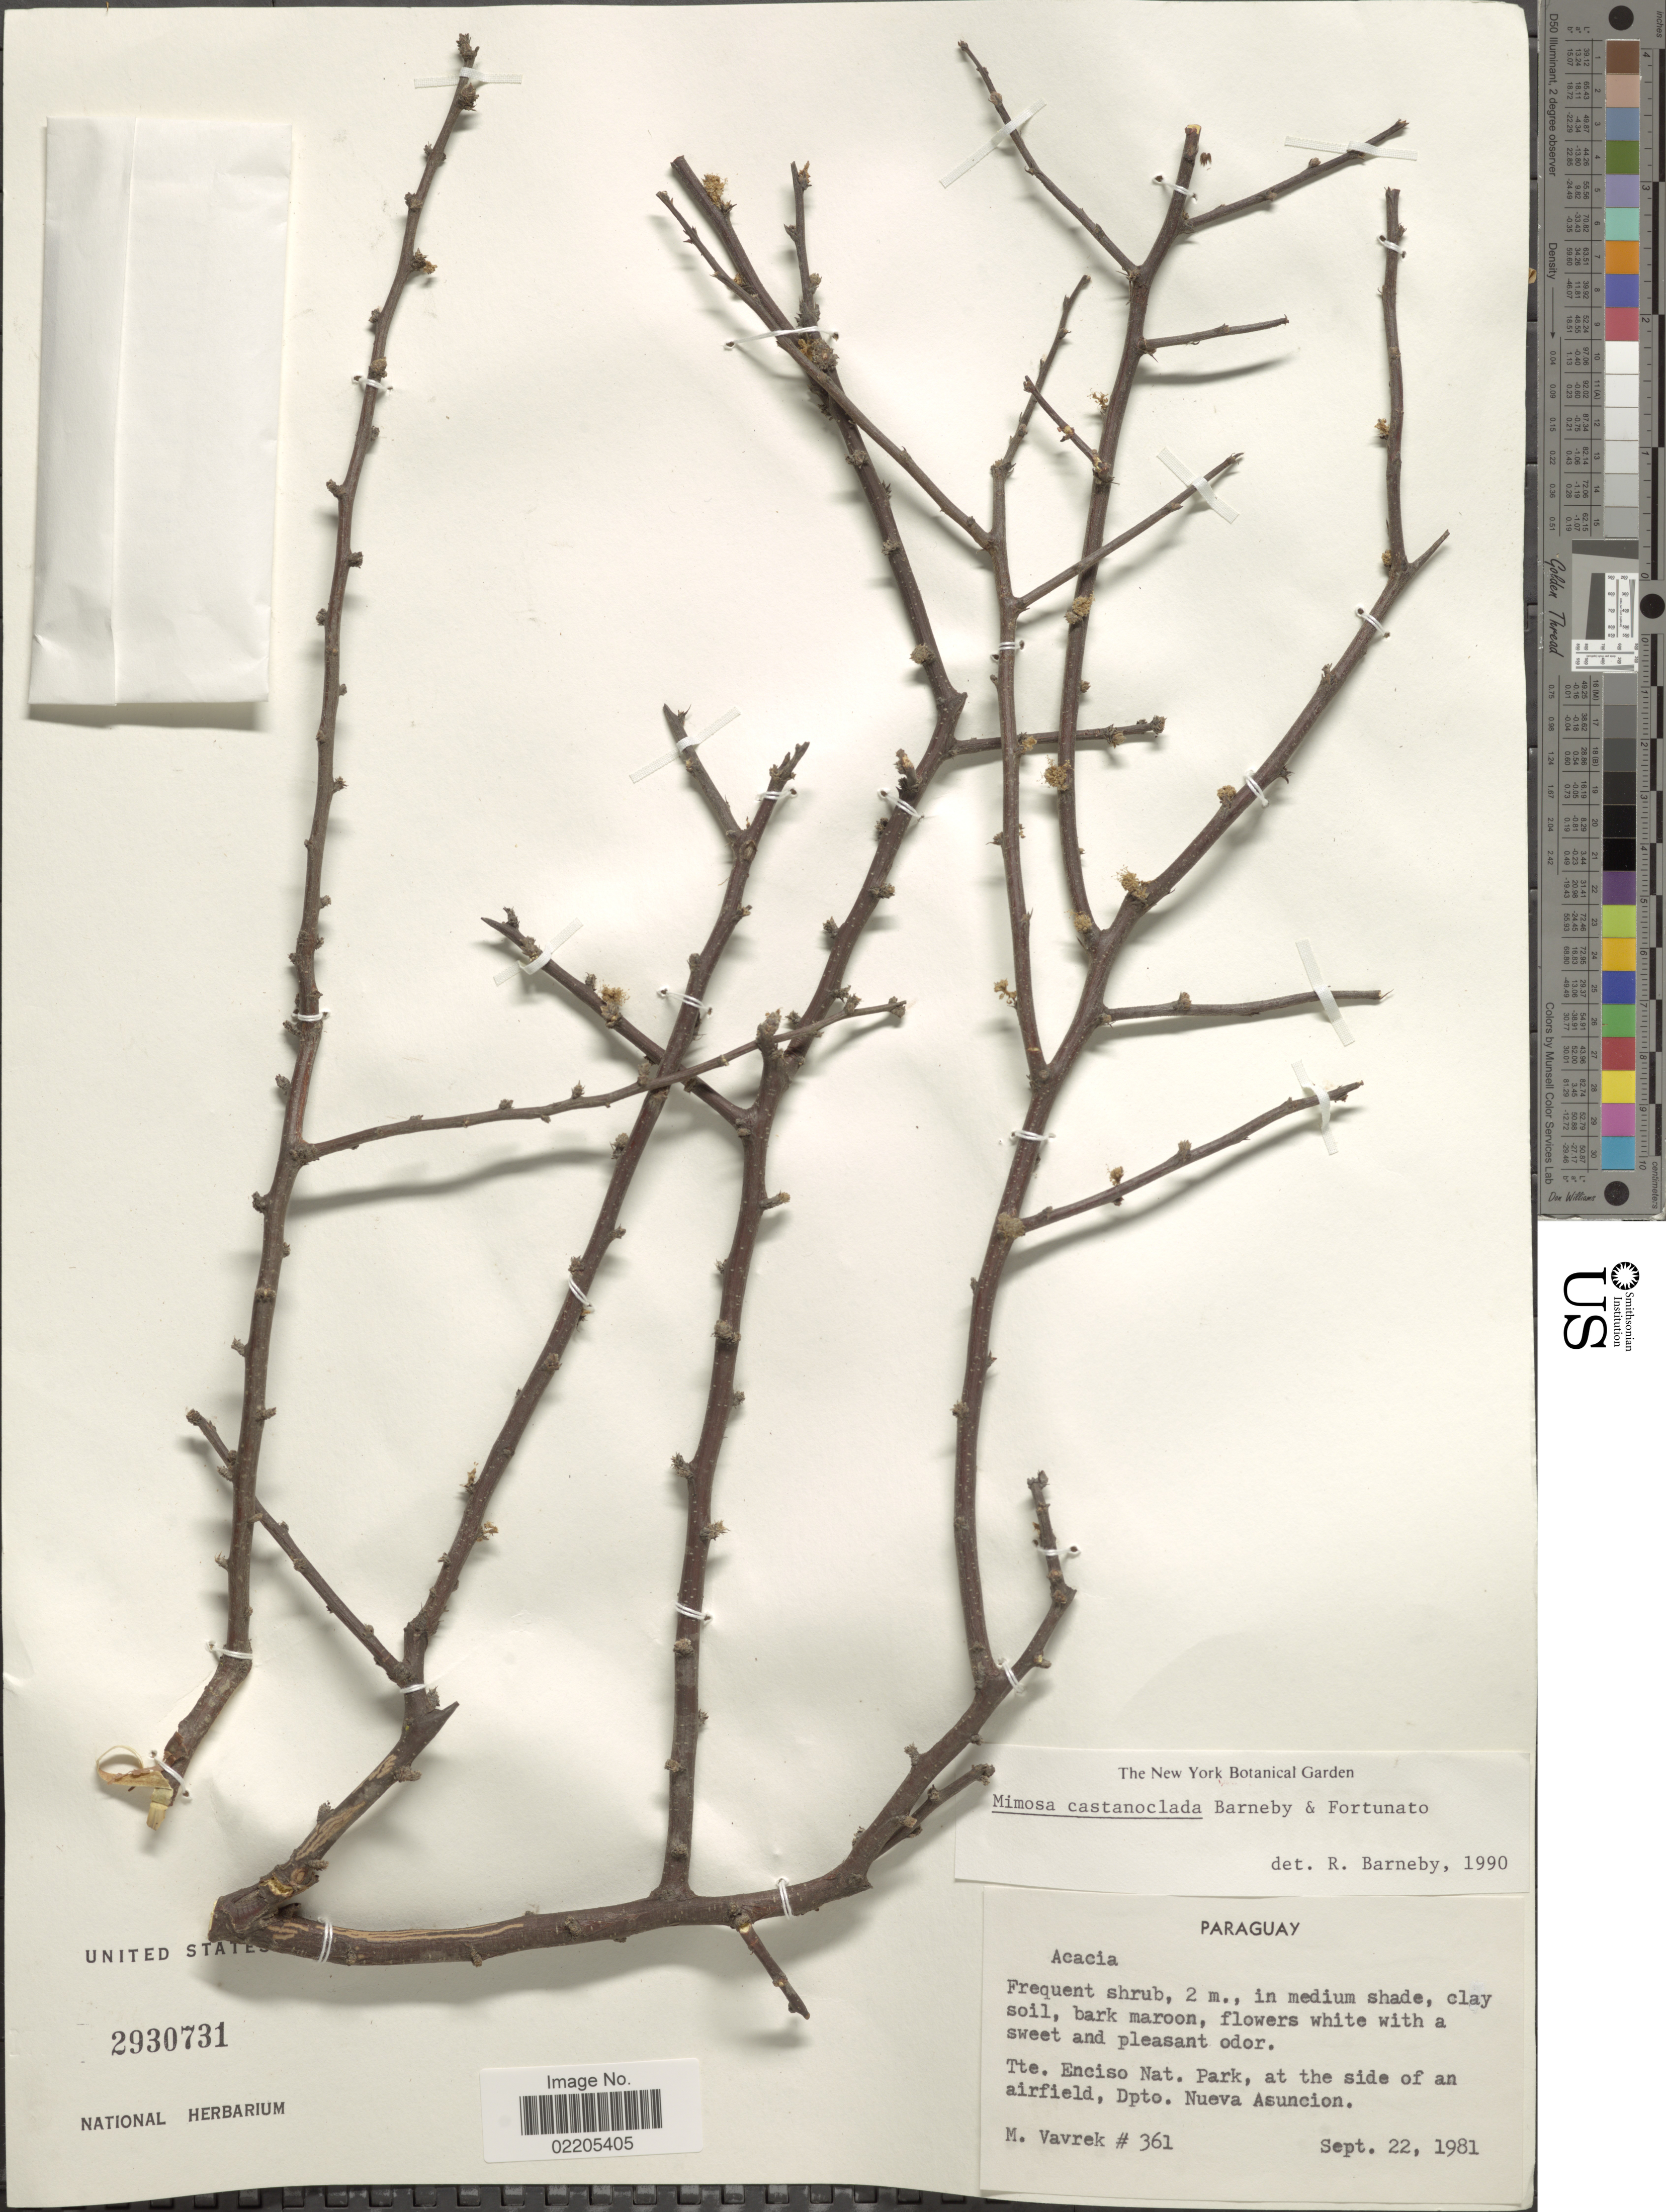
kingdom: Plantae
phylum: Tracheophyta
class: Magnoliopsida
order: Fabales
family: Fabaceae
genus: Mimosa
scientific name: Mimosa castanoclada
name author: Barneby & Fortunato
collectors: M. Vavrek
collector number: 361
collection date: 1981-09-22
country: Paraguay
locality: Tte. Enciso Nat. Park, at the side of an airfield.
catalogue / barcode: US 2930731